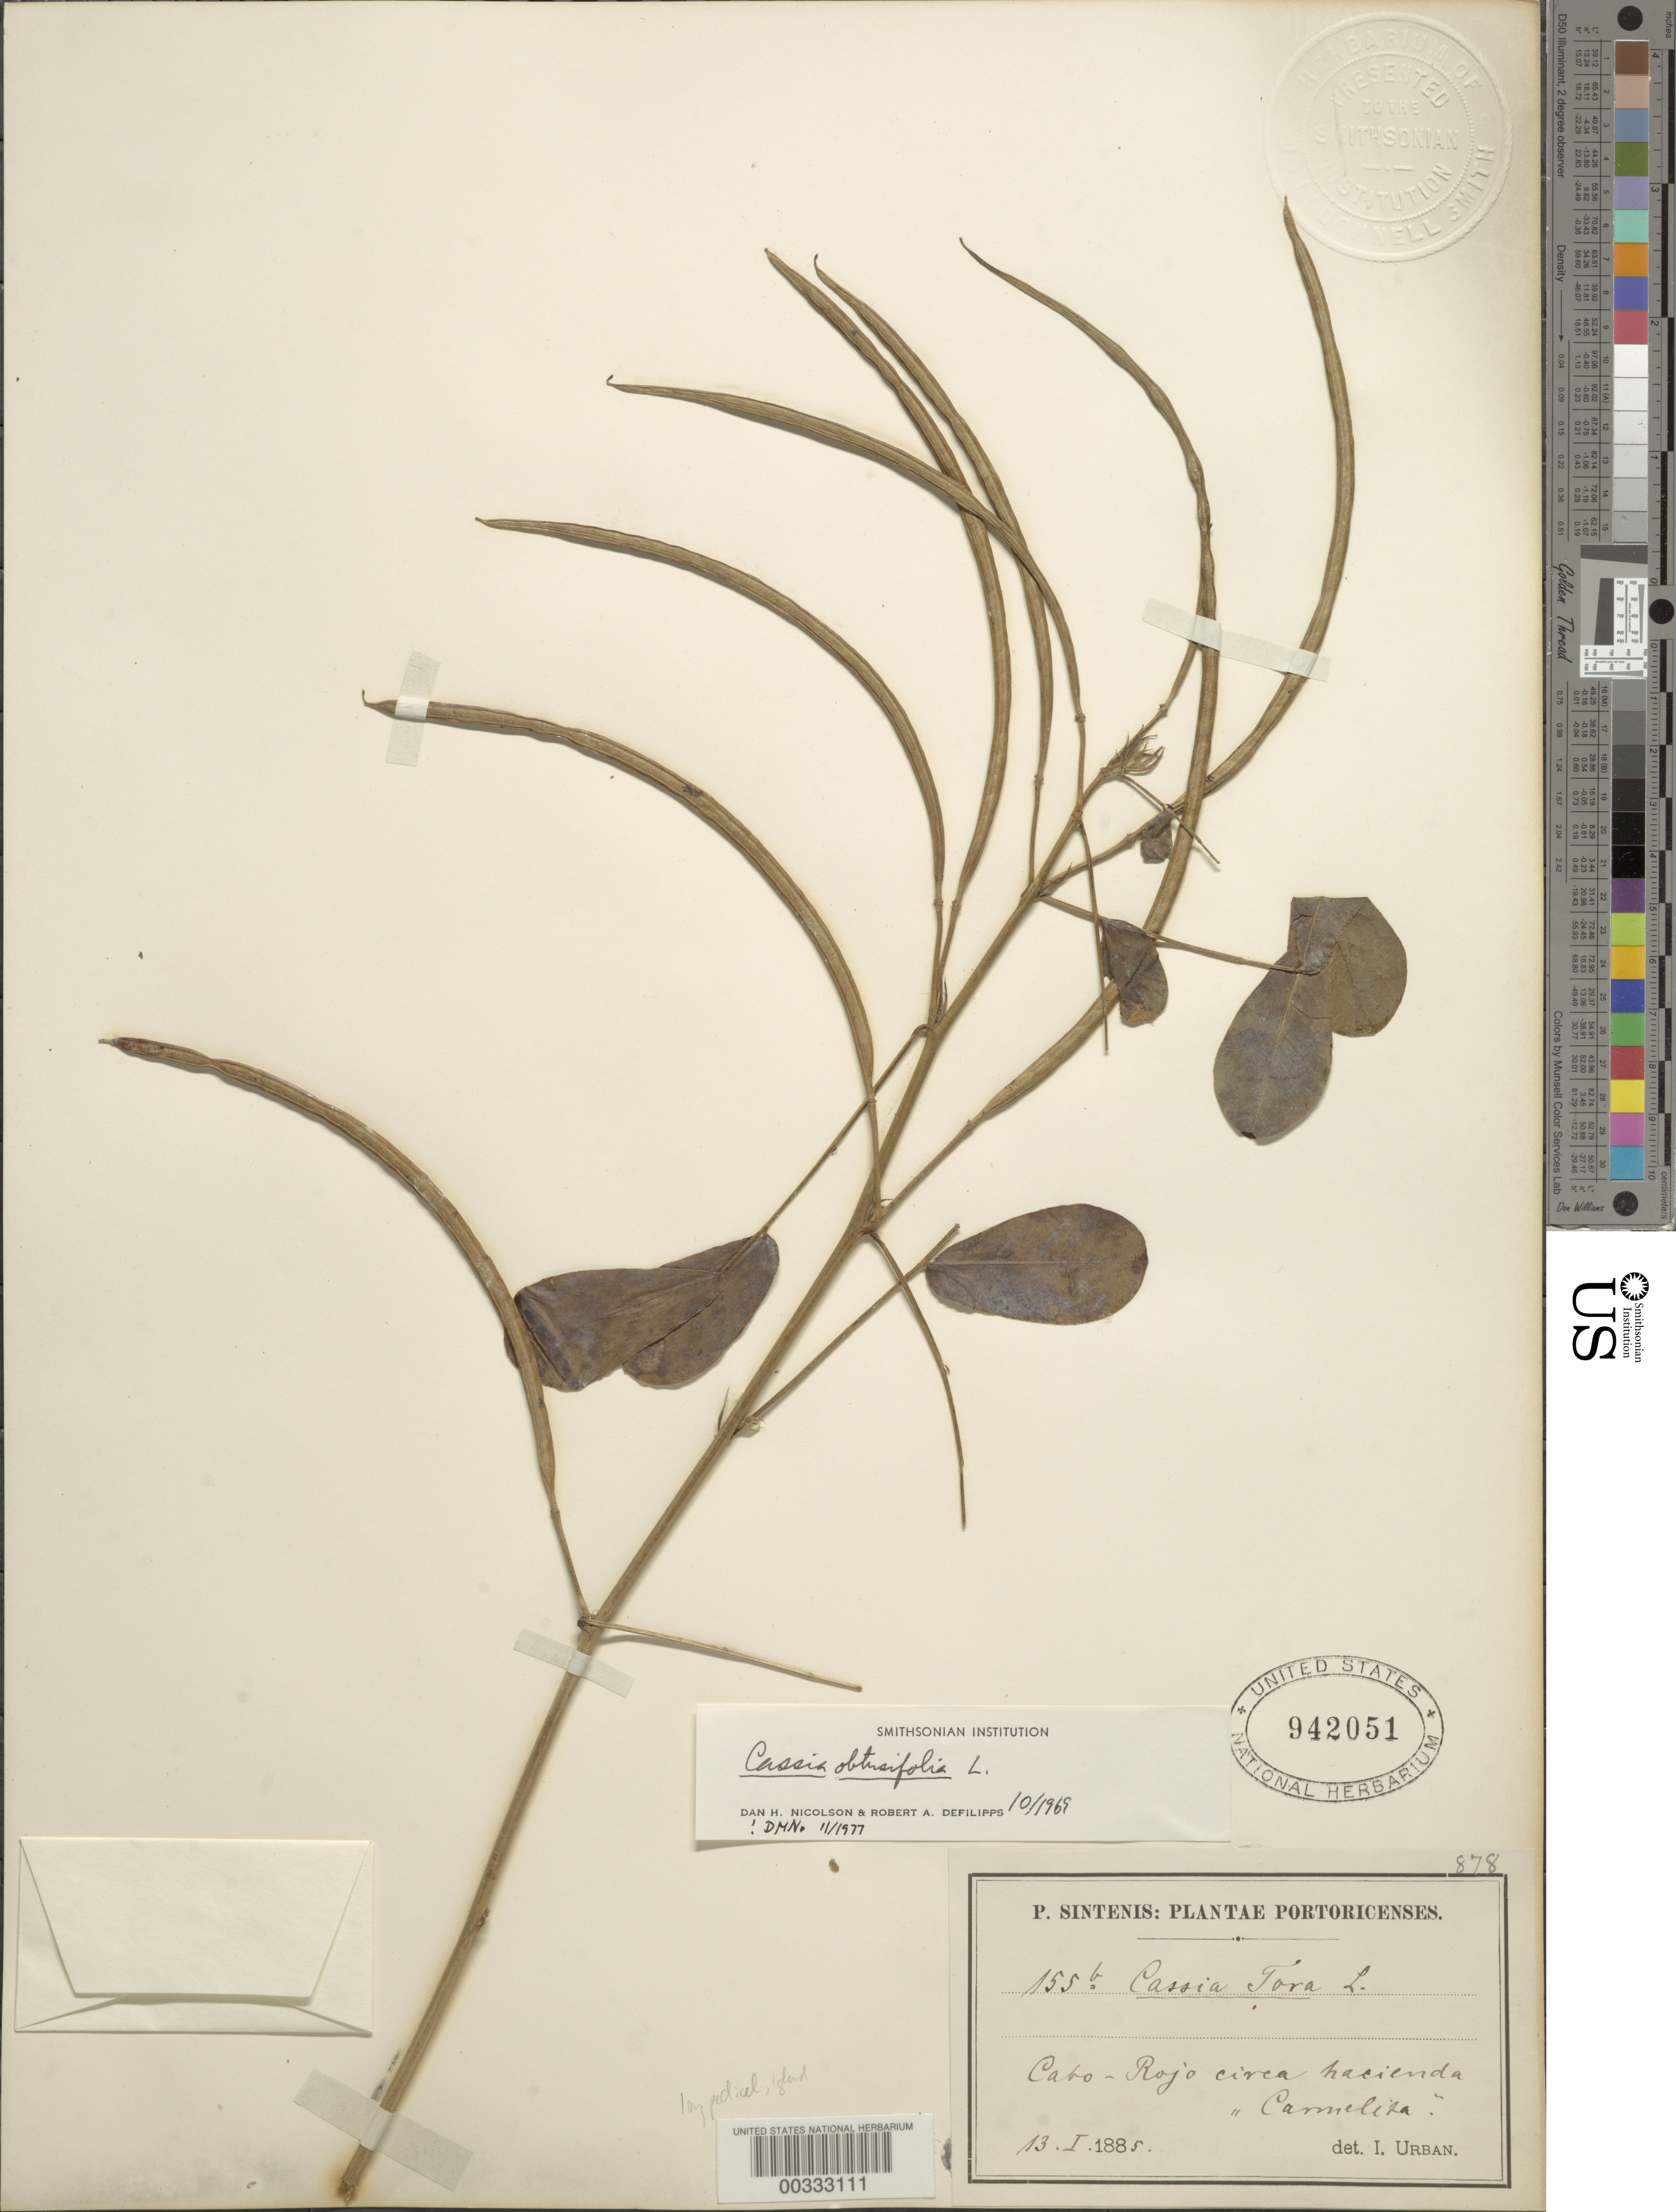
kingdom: Plantae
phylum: Tracheophyta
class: Magnoliopsida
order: Fabales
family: Fabaceae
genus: Senna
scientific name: Senna obtusifolia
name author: (L.) H.S. Irwin & Barneby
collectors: P. Sintenis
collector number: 155b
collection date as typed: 13 Jan 1885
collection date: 1885-01-13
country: Puerto Rico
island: Greater Antilles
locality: Cabo-rojo around hacienda "camelita"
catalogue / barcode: US 942051